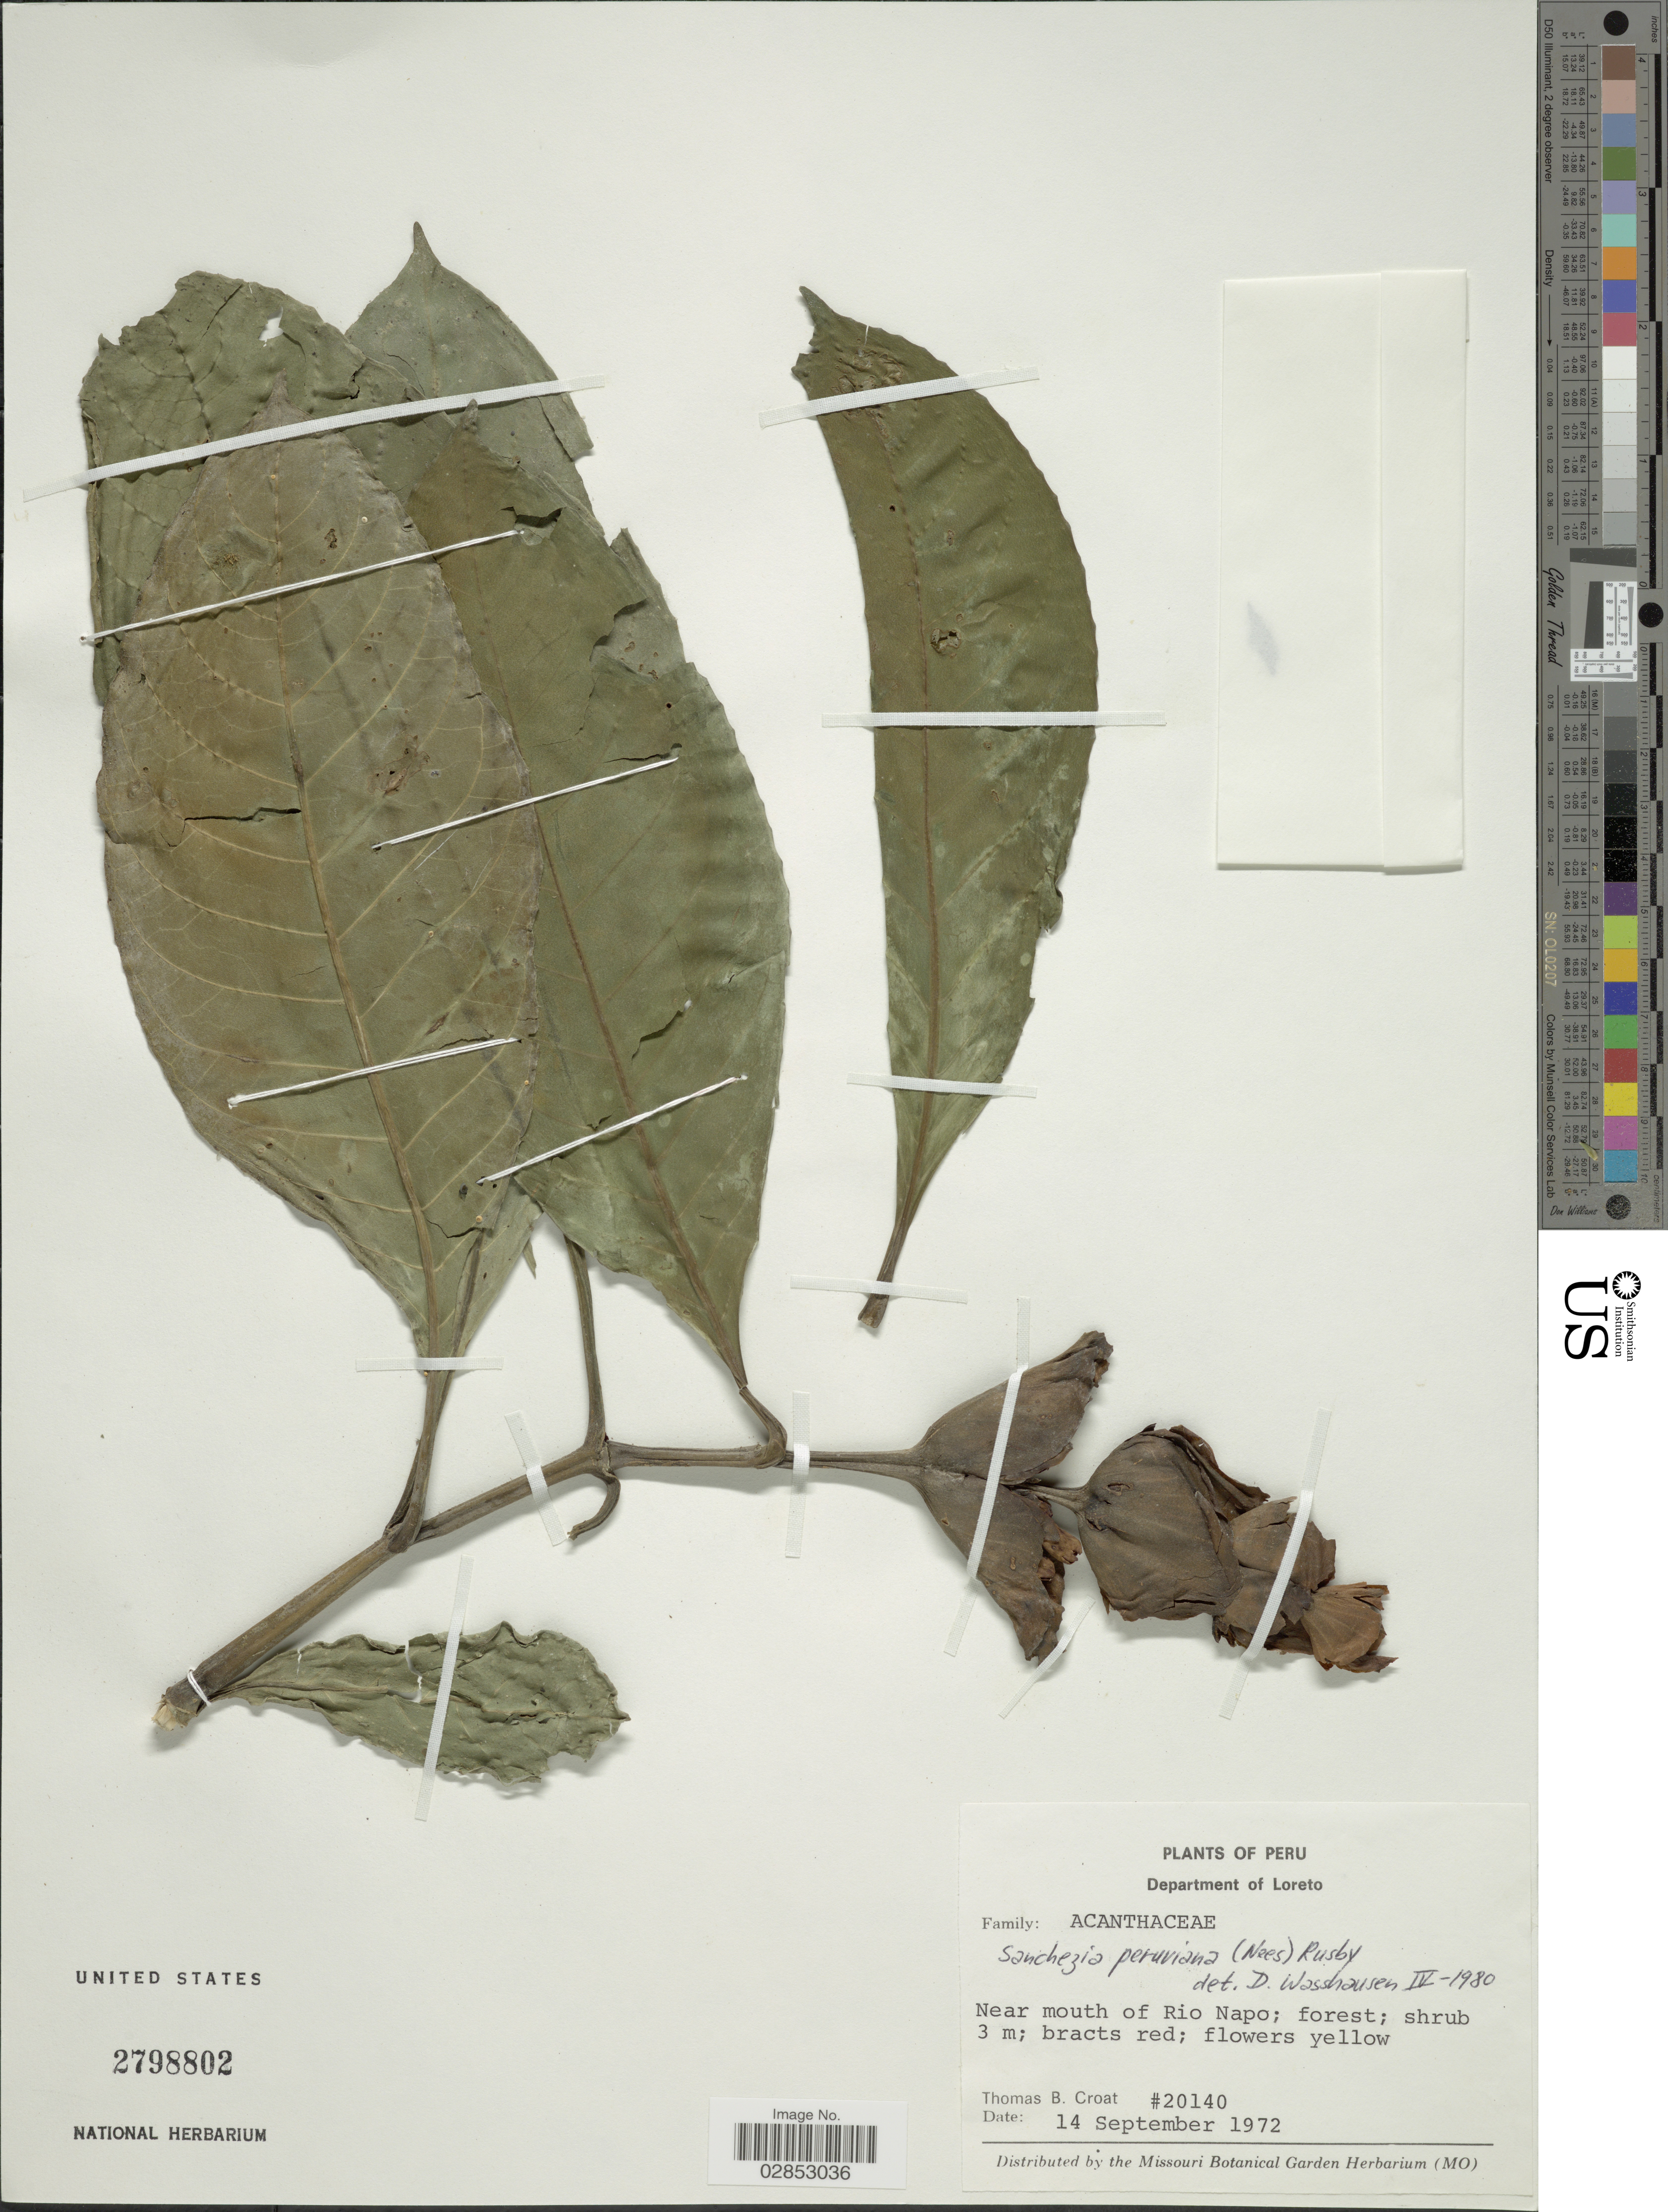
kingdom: Plantae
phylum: Tracheophyta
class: Magnoliopsida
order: Lamiales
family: Acanthaceae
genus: Sanchezia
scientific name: Sanchezia macrocnemis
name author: (Nees) Wassh.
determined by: Azevedo, Igor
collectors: T. B. Croat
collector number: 20140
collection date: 1972-09-14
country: Peru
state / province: Loreto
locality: Department of Loreto, Near mouth of Rio Napo.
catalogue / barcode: US 2798802